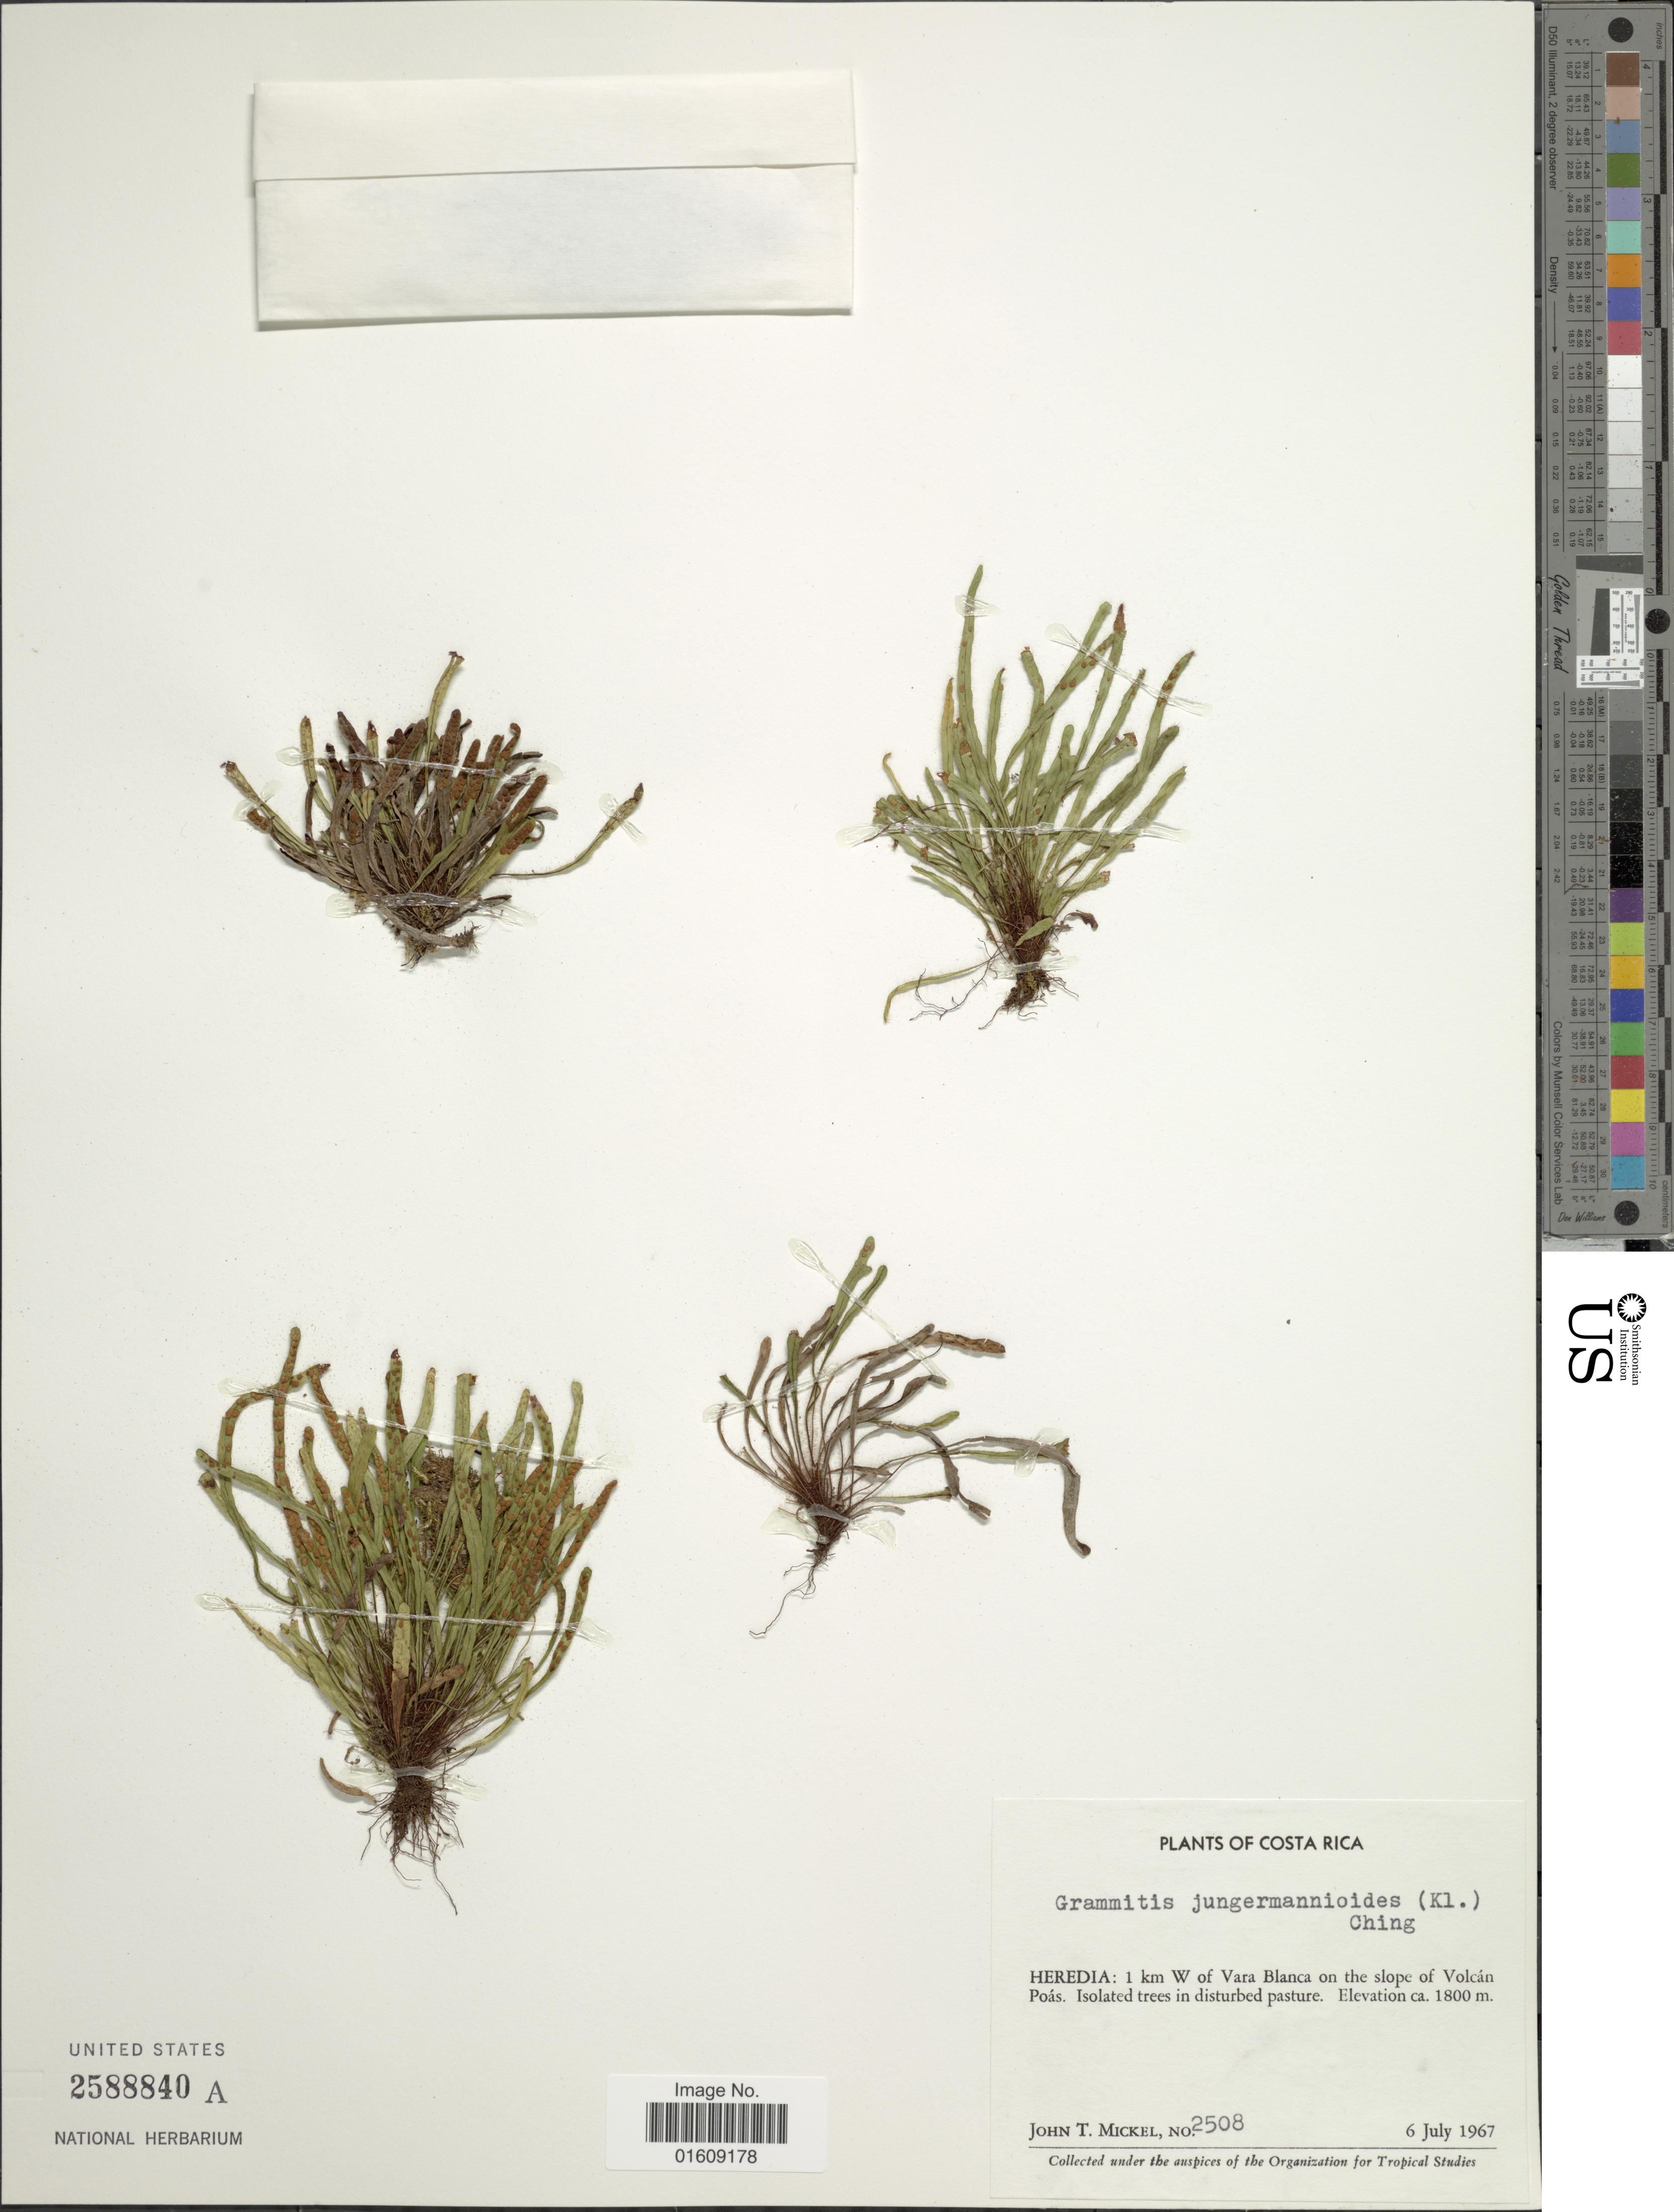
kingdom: Plantae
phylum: Tracheophyta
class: Polypodiopsida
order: Polypodiales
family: Polypodiaceae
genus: Ceradenia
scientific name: Ceradenia jungermannioides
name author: (Klotzsch) L.E. Bishop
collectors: J. T. Mickel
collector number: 2508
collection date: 1967-07-06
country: Costa Rica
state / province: Heredia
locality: Costa Rica, Heredia: 1 km W of Vara Blanca on the slope of Volcán Poás.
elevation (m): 1800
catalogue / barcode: US 2588840A